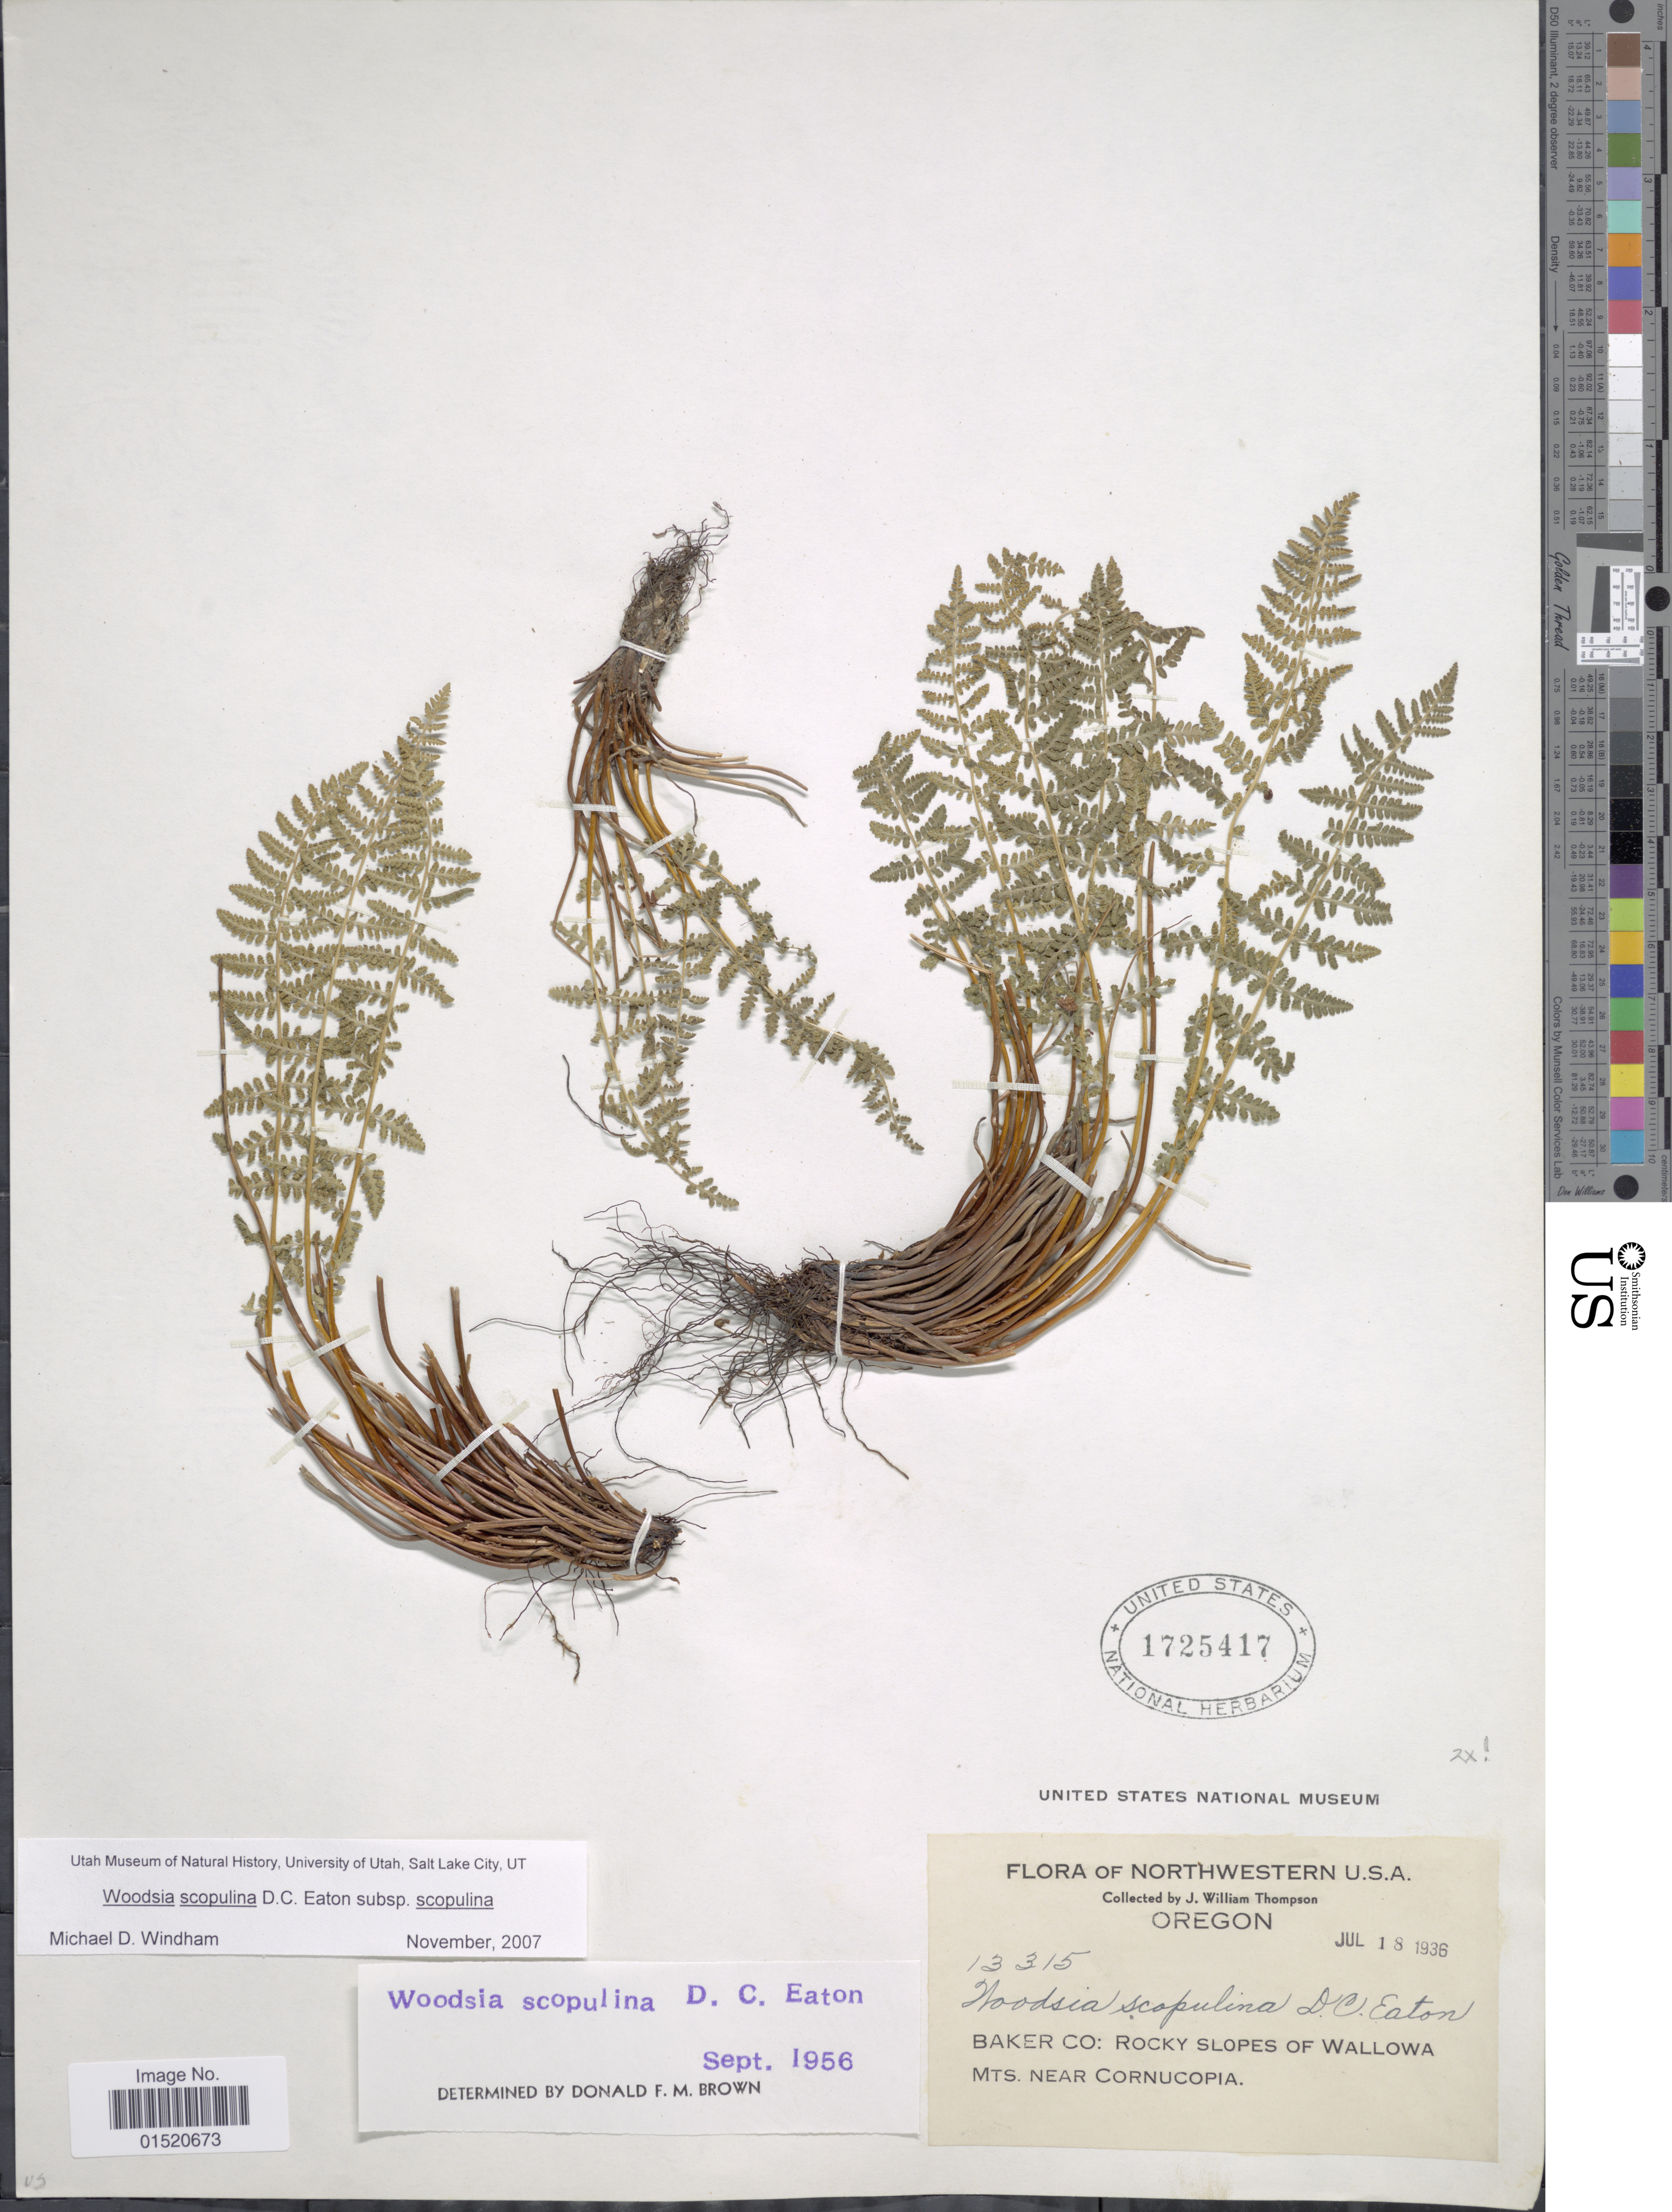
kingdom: Plantae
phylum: Tracheophyta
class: Polypodiopsida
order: Polypodiales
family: Woodsiaceae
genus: Woodsia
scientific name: Woodsia scopulina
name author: D.C. Eaton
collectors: J. W. Thompson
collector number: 13315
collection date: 1936-07-18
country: United States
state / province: Oregon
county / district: Baker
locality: Northwestern U.S.A., Bake Co: Rocky slopes of Wallowa Mts. near Cornucopia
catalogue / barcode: US 1725417